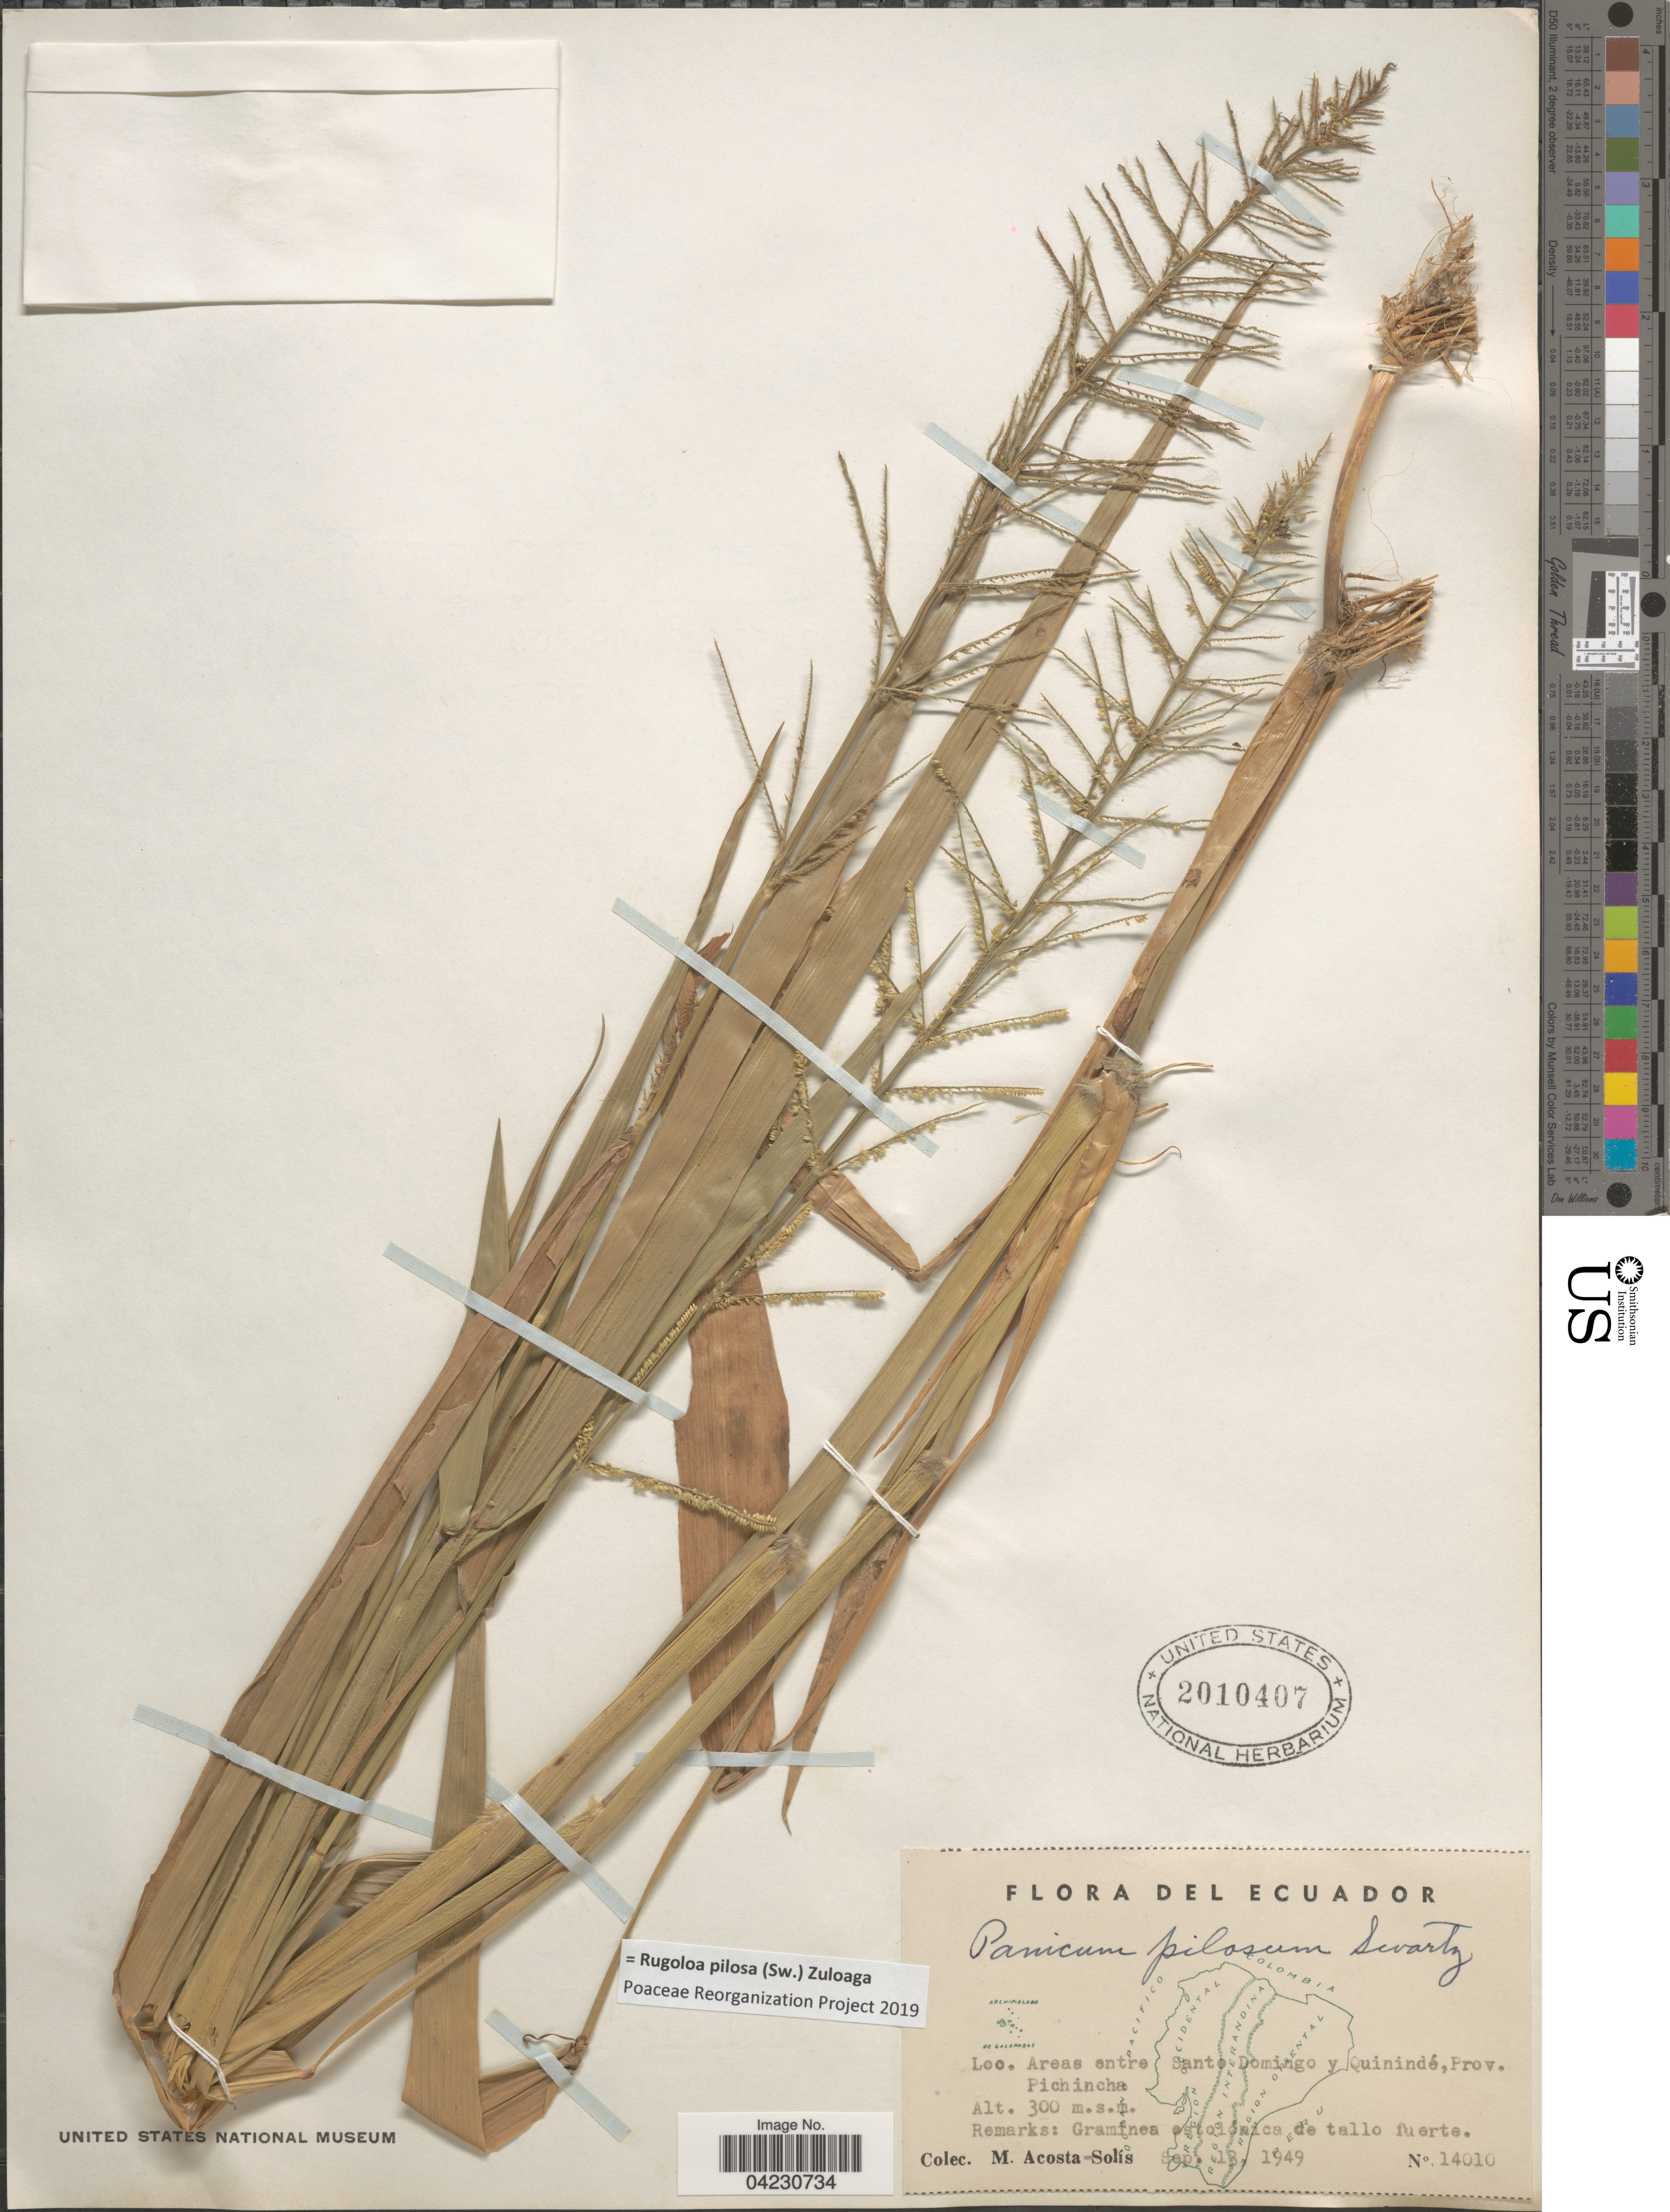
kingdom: Plantae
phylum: Tracheophyta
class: Liliopsida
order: Poales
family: Poaceae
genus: Rugoloa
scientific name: Rugoloa pilosa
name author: (Sw.) Zuloaga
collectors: M. Acosta Solis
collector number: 14010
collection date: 1949-09-13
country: Ecuador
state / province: Pichincha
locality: Areas entre Santo Domingo y Quinindé.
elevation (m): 300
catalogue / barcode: US 2010407